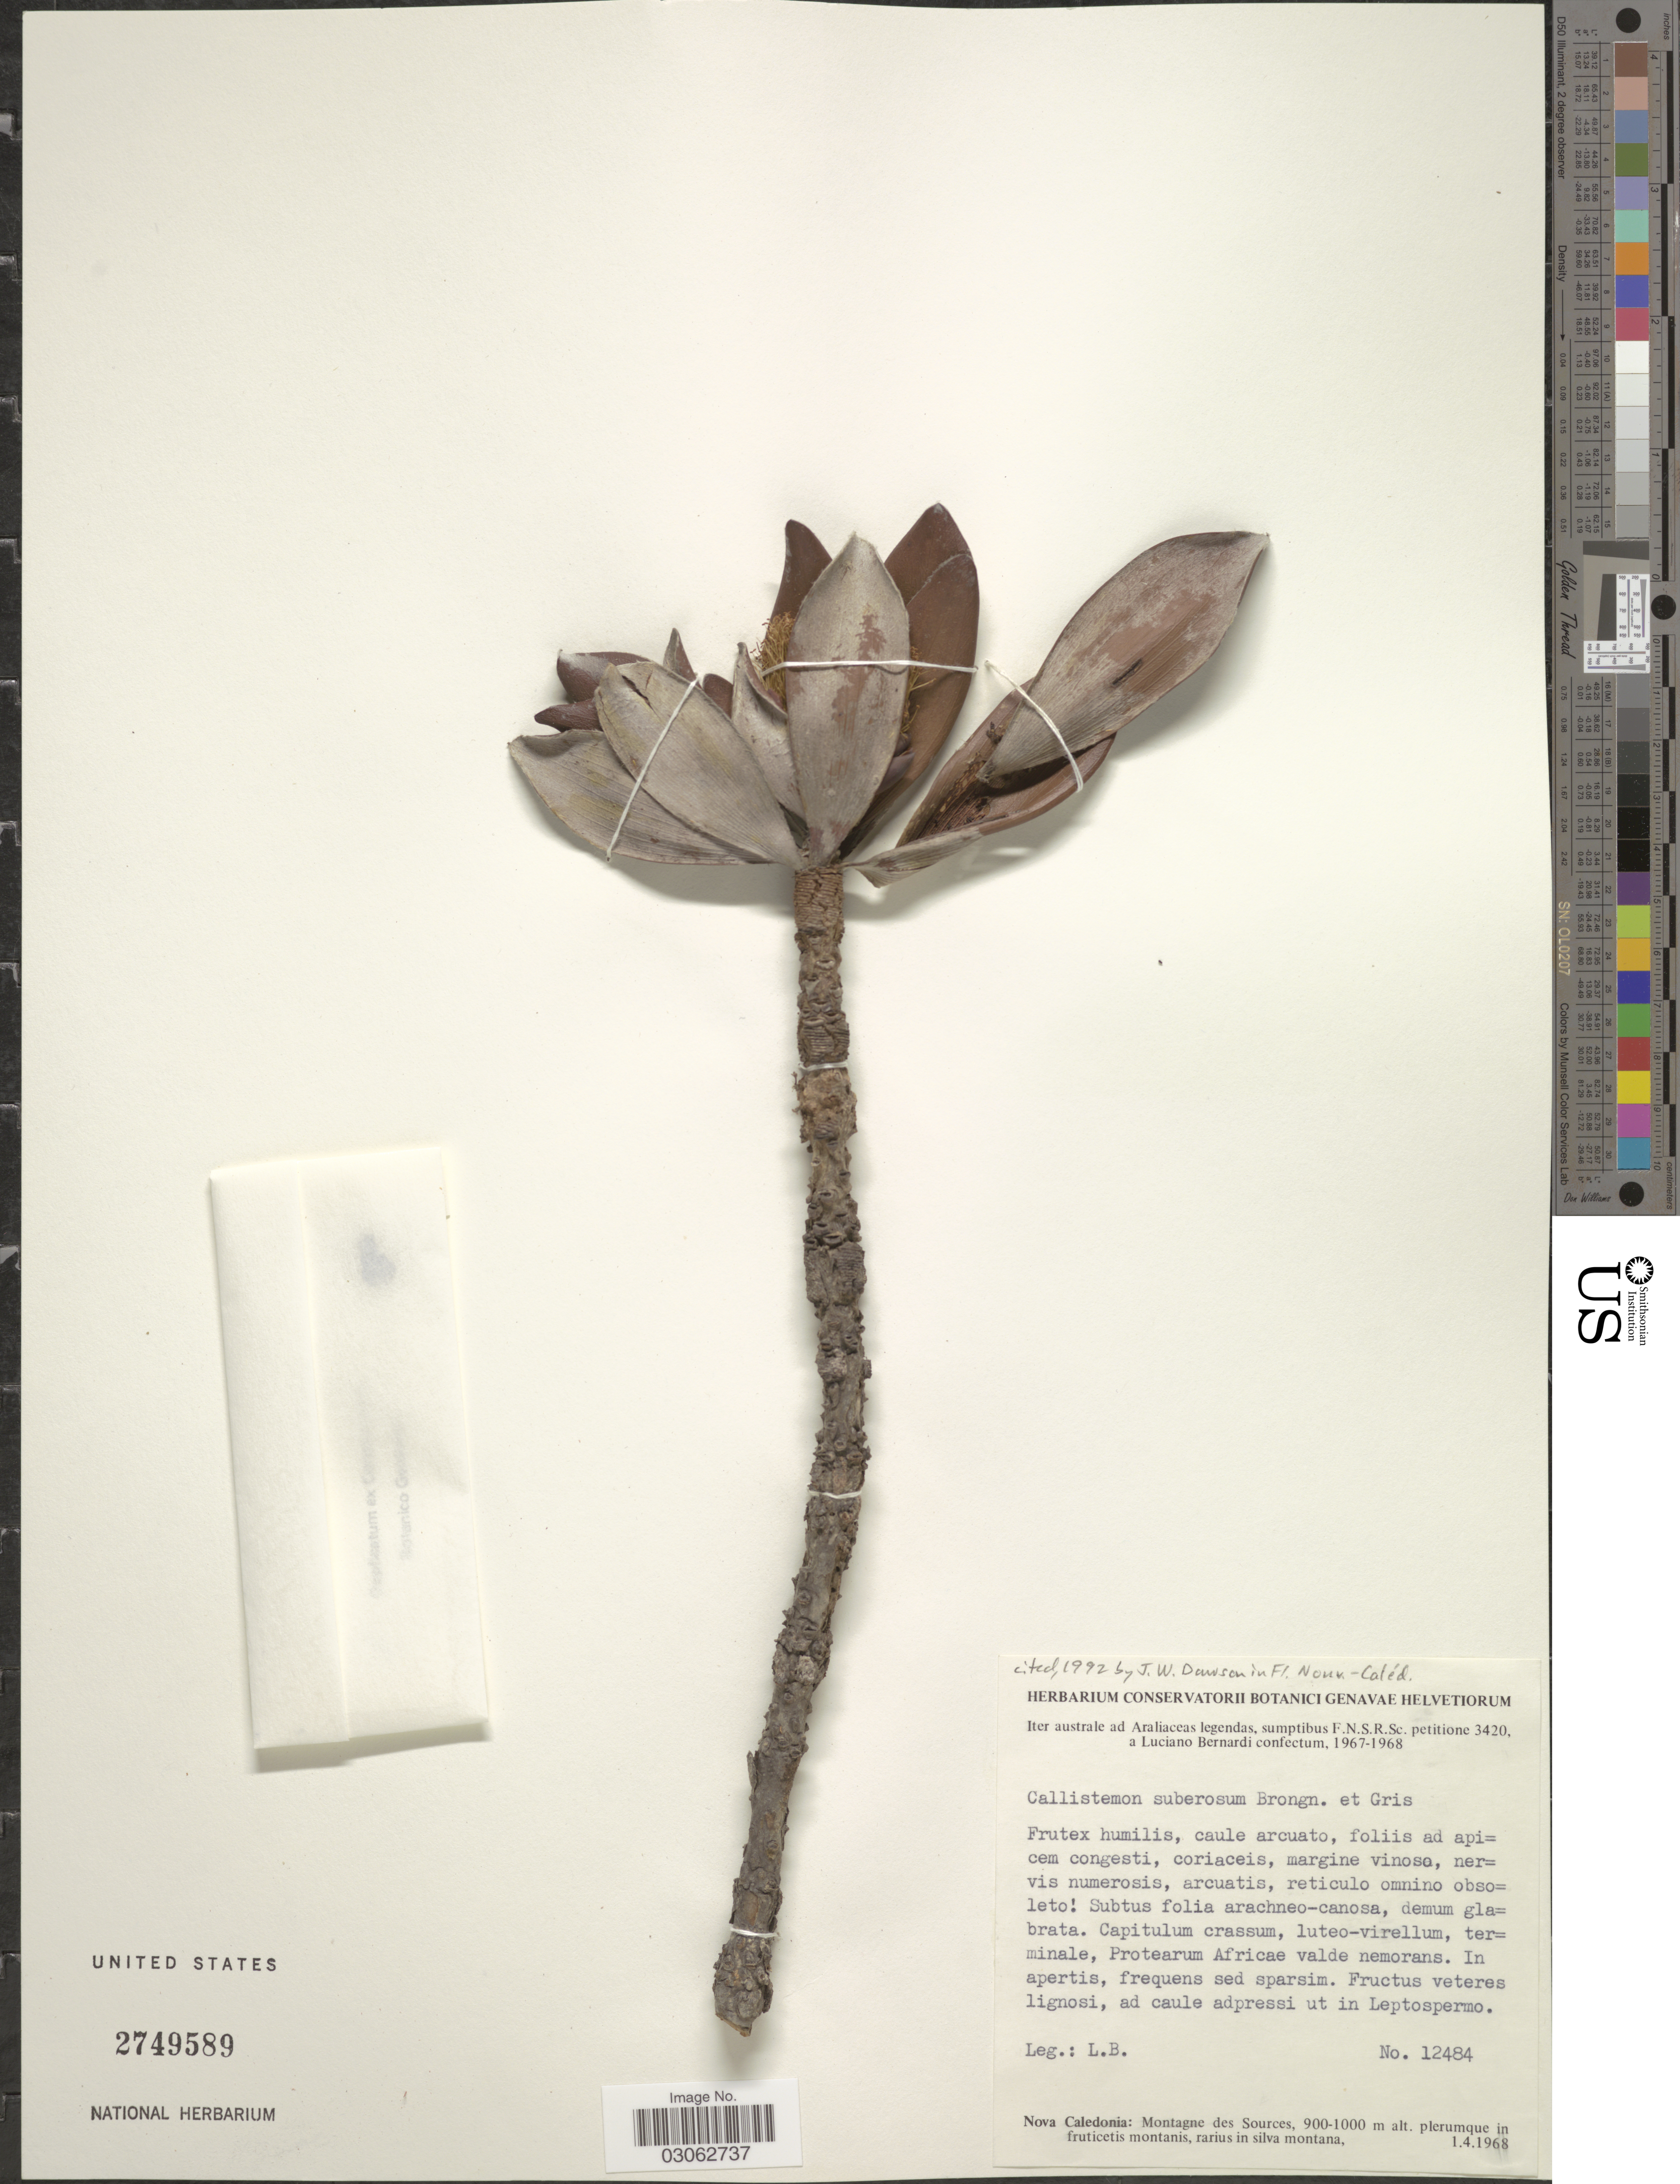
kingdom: Plantae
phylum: Tracheophyta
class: Magnoliopsida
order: Myrtales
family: Myrtaceae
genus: Callistemon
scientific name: Callistemon suberosus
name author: Pancher ex Brongn. & Gris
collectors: L. Bernardi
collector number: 12484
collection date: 1968-04-01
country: New Caledonia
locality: Nova Caledonia: Montagne des Sources.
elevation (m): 900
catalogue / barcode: US 2749589